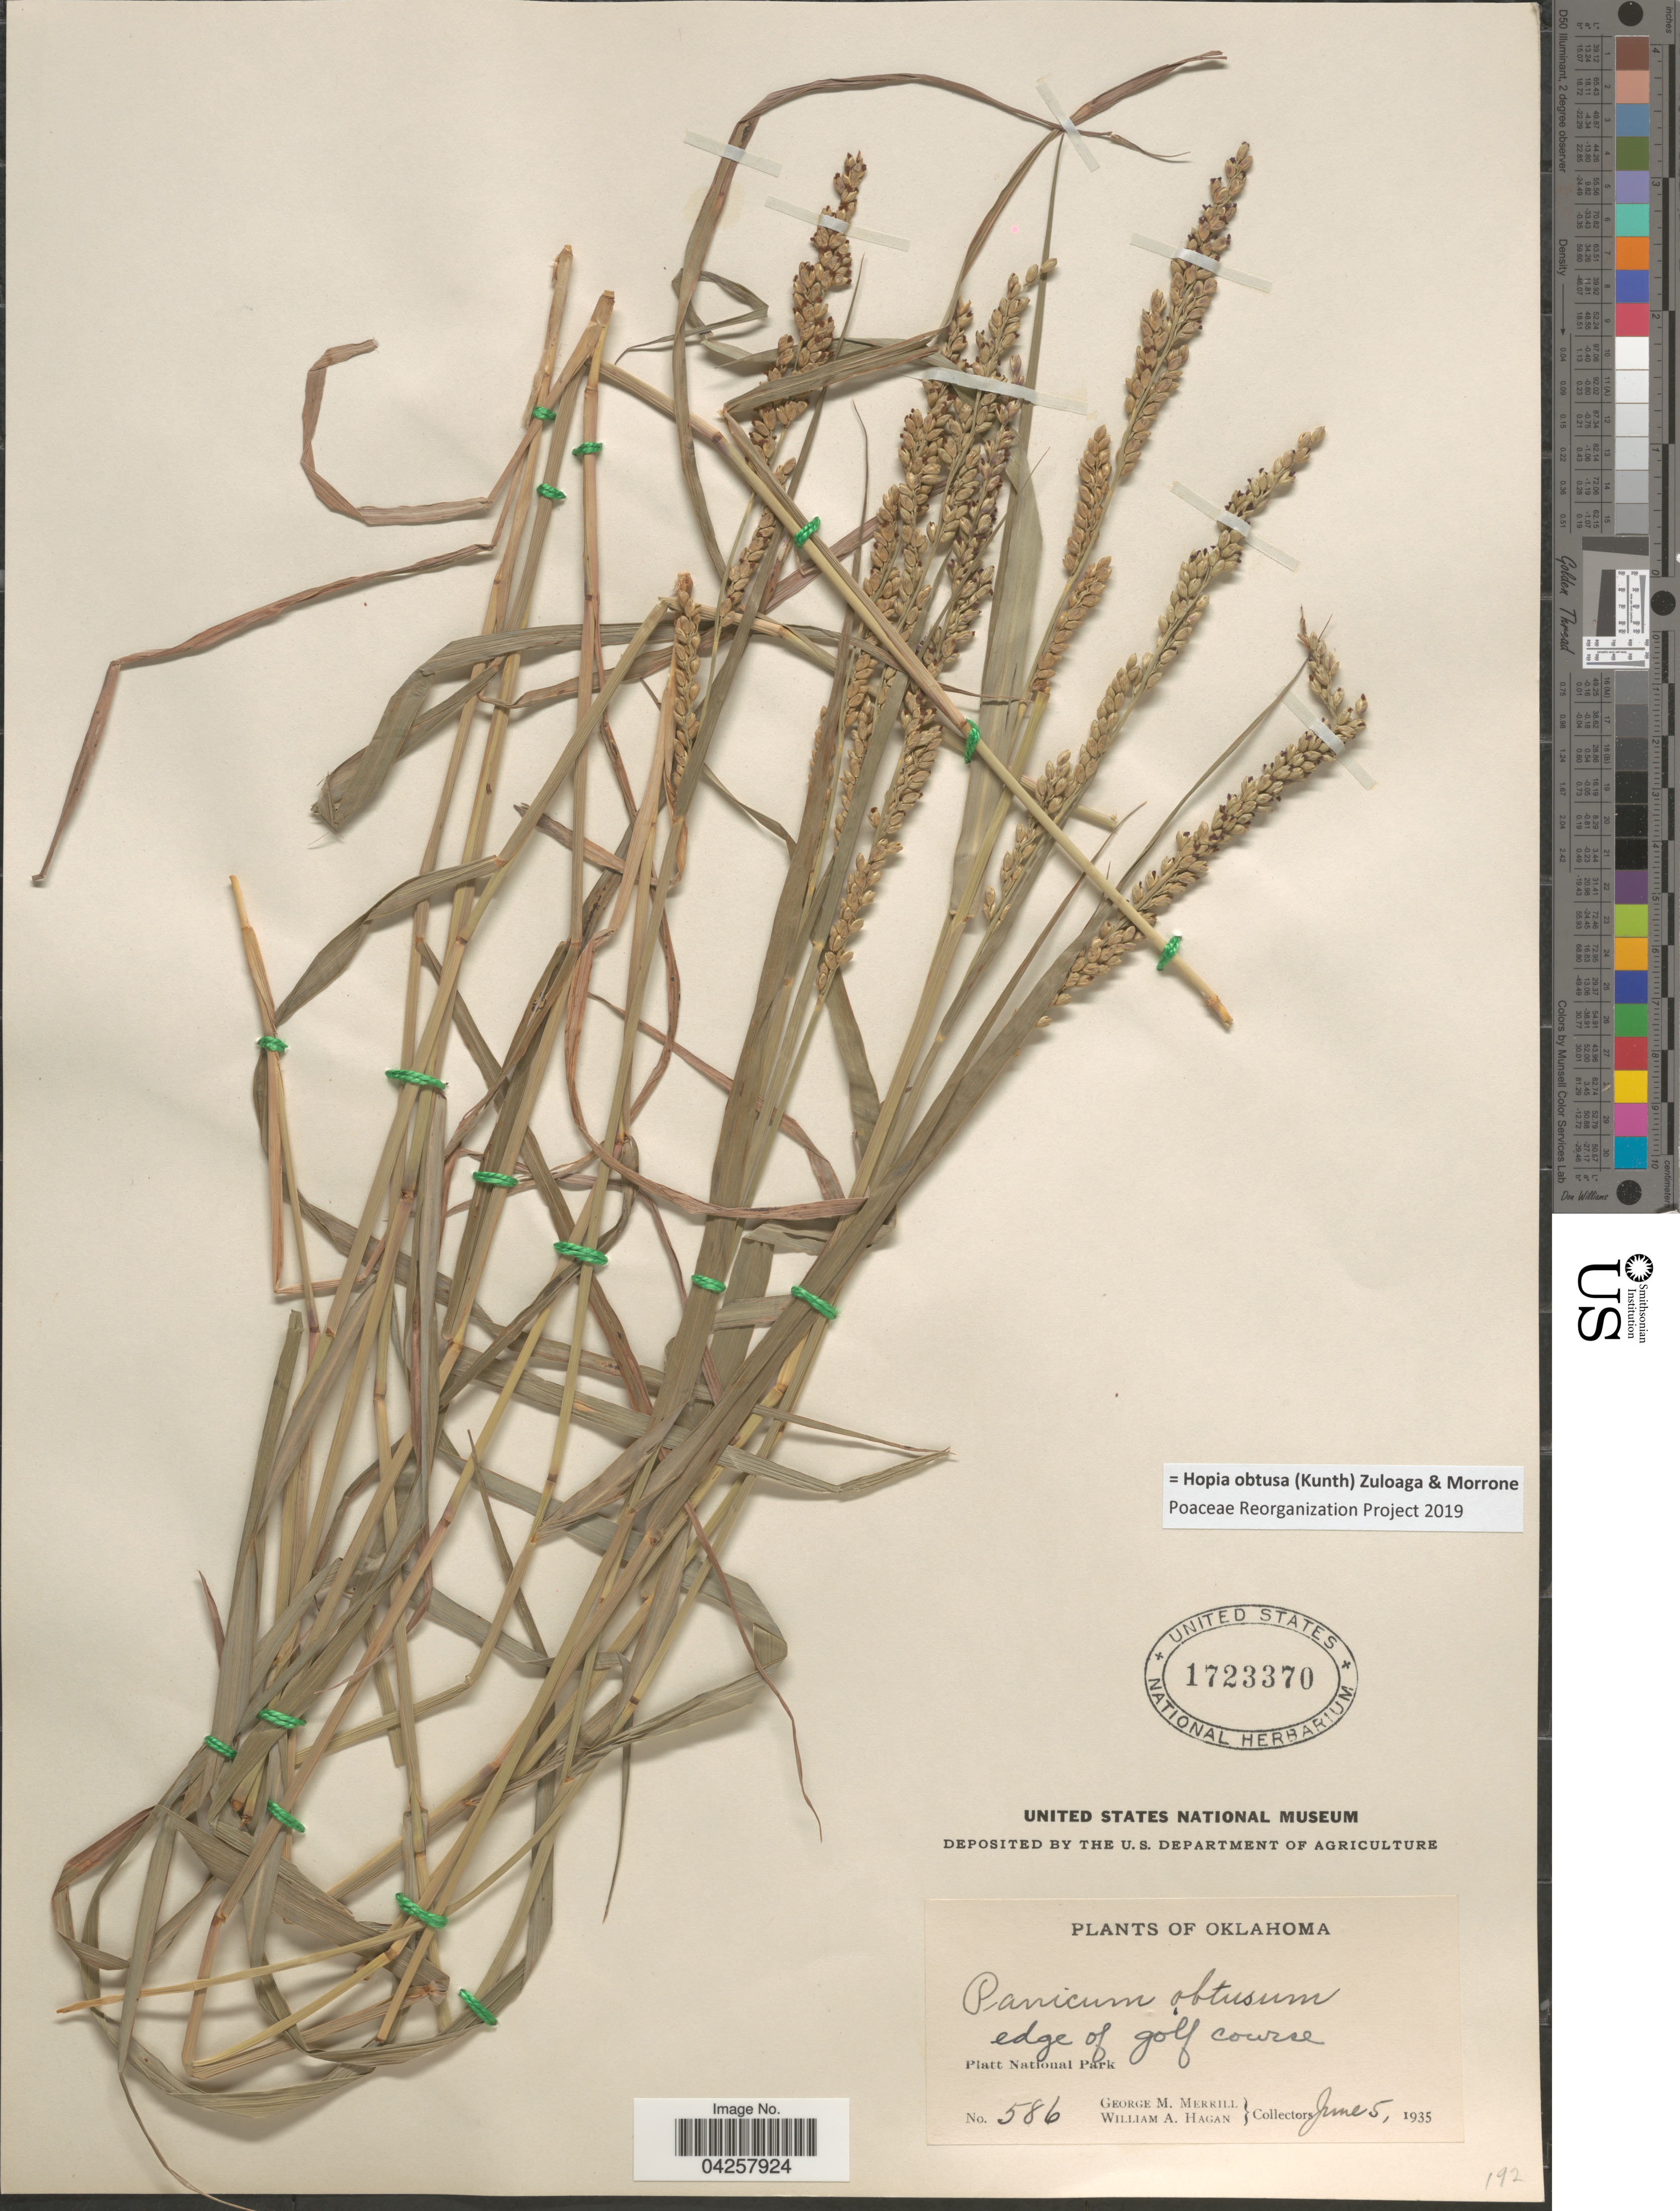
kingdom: Plantae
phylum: Tracheophyta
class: Liliopsida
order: Poales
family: Poaceae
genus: Hopia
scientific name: Hopia obtusa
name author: (Kunth) Zuloaga & Morrone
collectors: G. M. Merrill & W. Hagan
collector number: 586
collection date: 1935-06-05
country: United States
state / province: Oklahoma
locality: Edge of golf course. Platt National Park.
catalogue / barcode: US 1723370